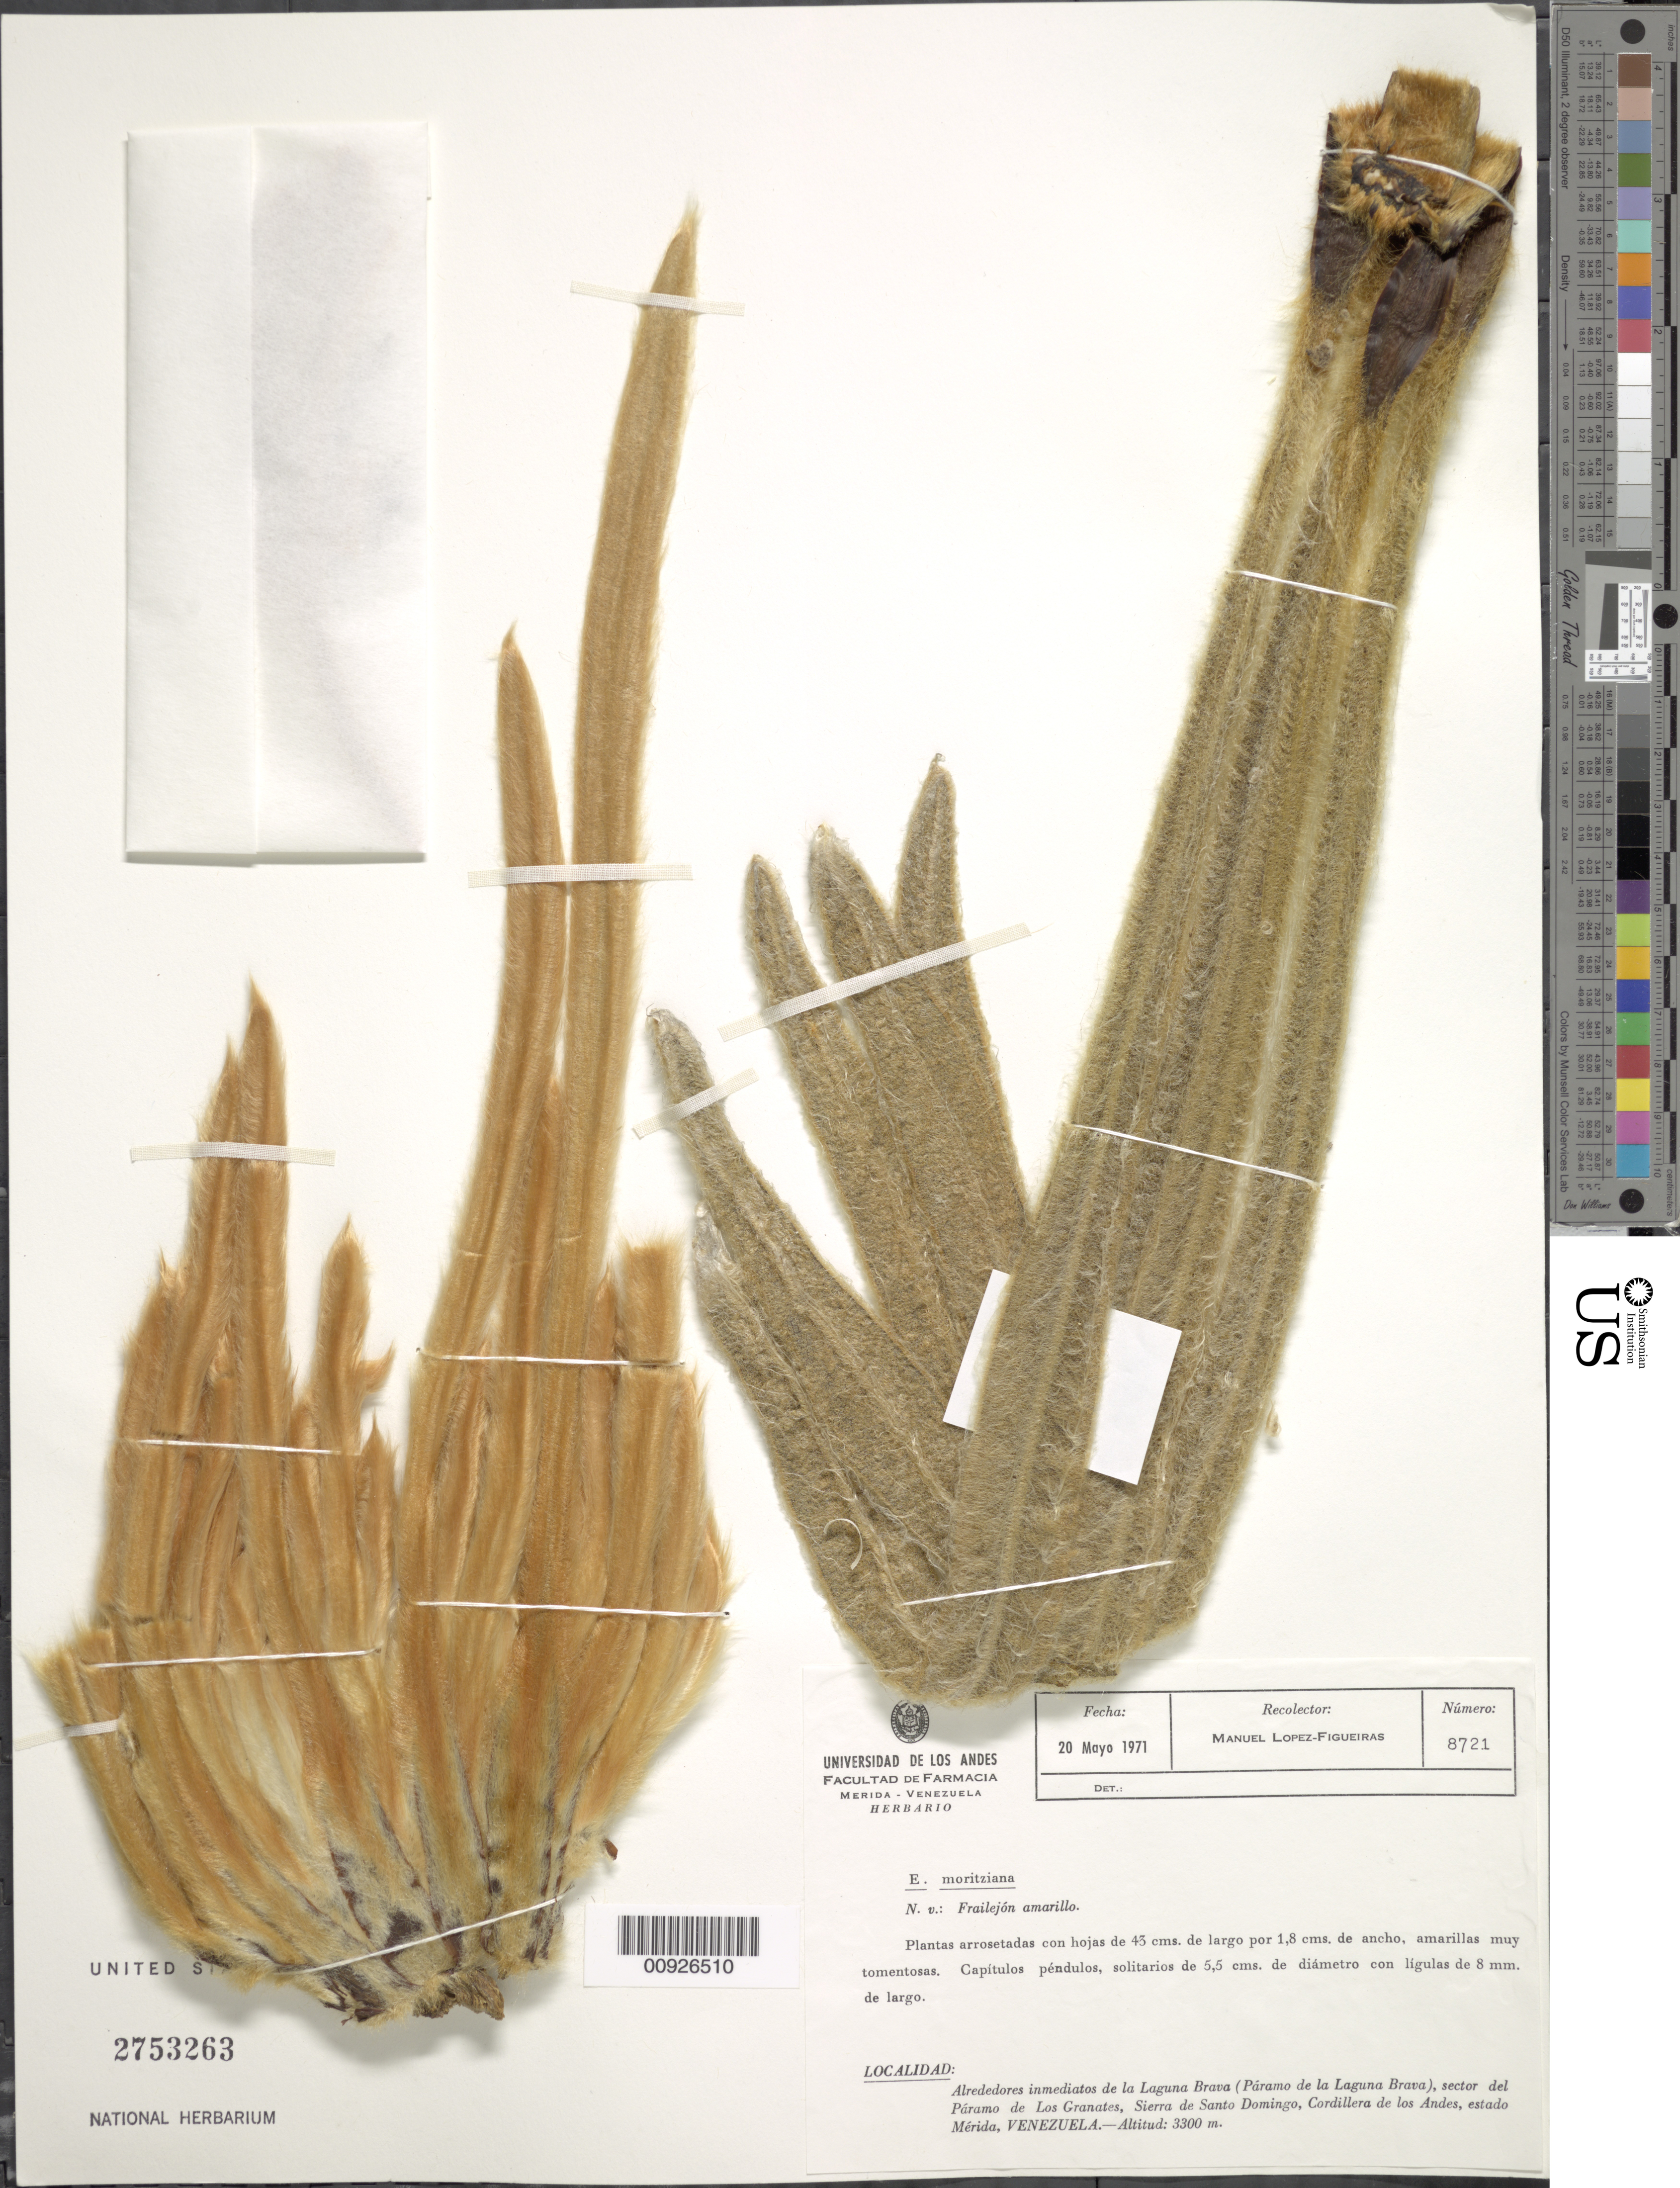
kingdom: Plantae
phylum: Tracheophyta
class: Magnoliopsida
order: Asterales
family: Asteraceae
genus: Coespeletia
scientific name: Coespeletia moritziana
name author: (Sch. Bip. ex Wedd.) Cuatrec.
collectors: M. López Figueiras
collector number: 8721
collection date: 1971-05-20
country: Venezuela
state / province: Mérida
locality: Páramo de los Granates. Alrededores inmediatos de la Laguna La Brava (Páramo de la Laguna Brava), sector del Páramo de los Granates, Sierra de Santo Domingo, Cordillera de los Andes.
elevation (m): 3300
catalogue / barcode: US 2753263